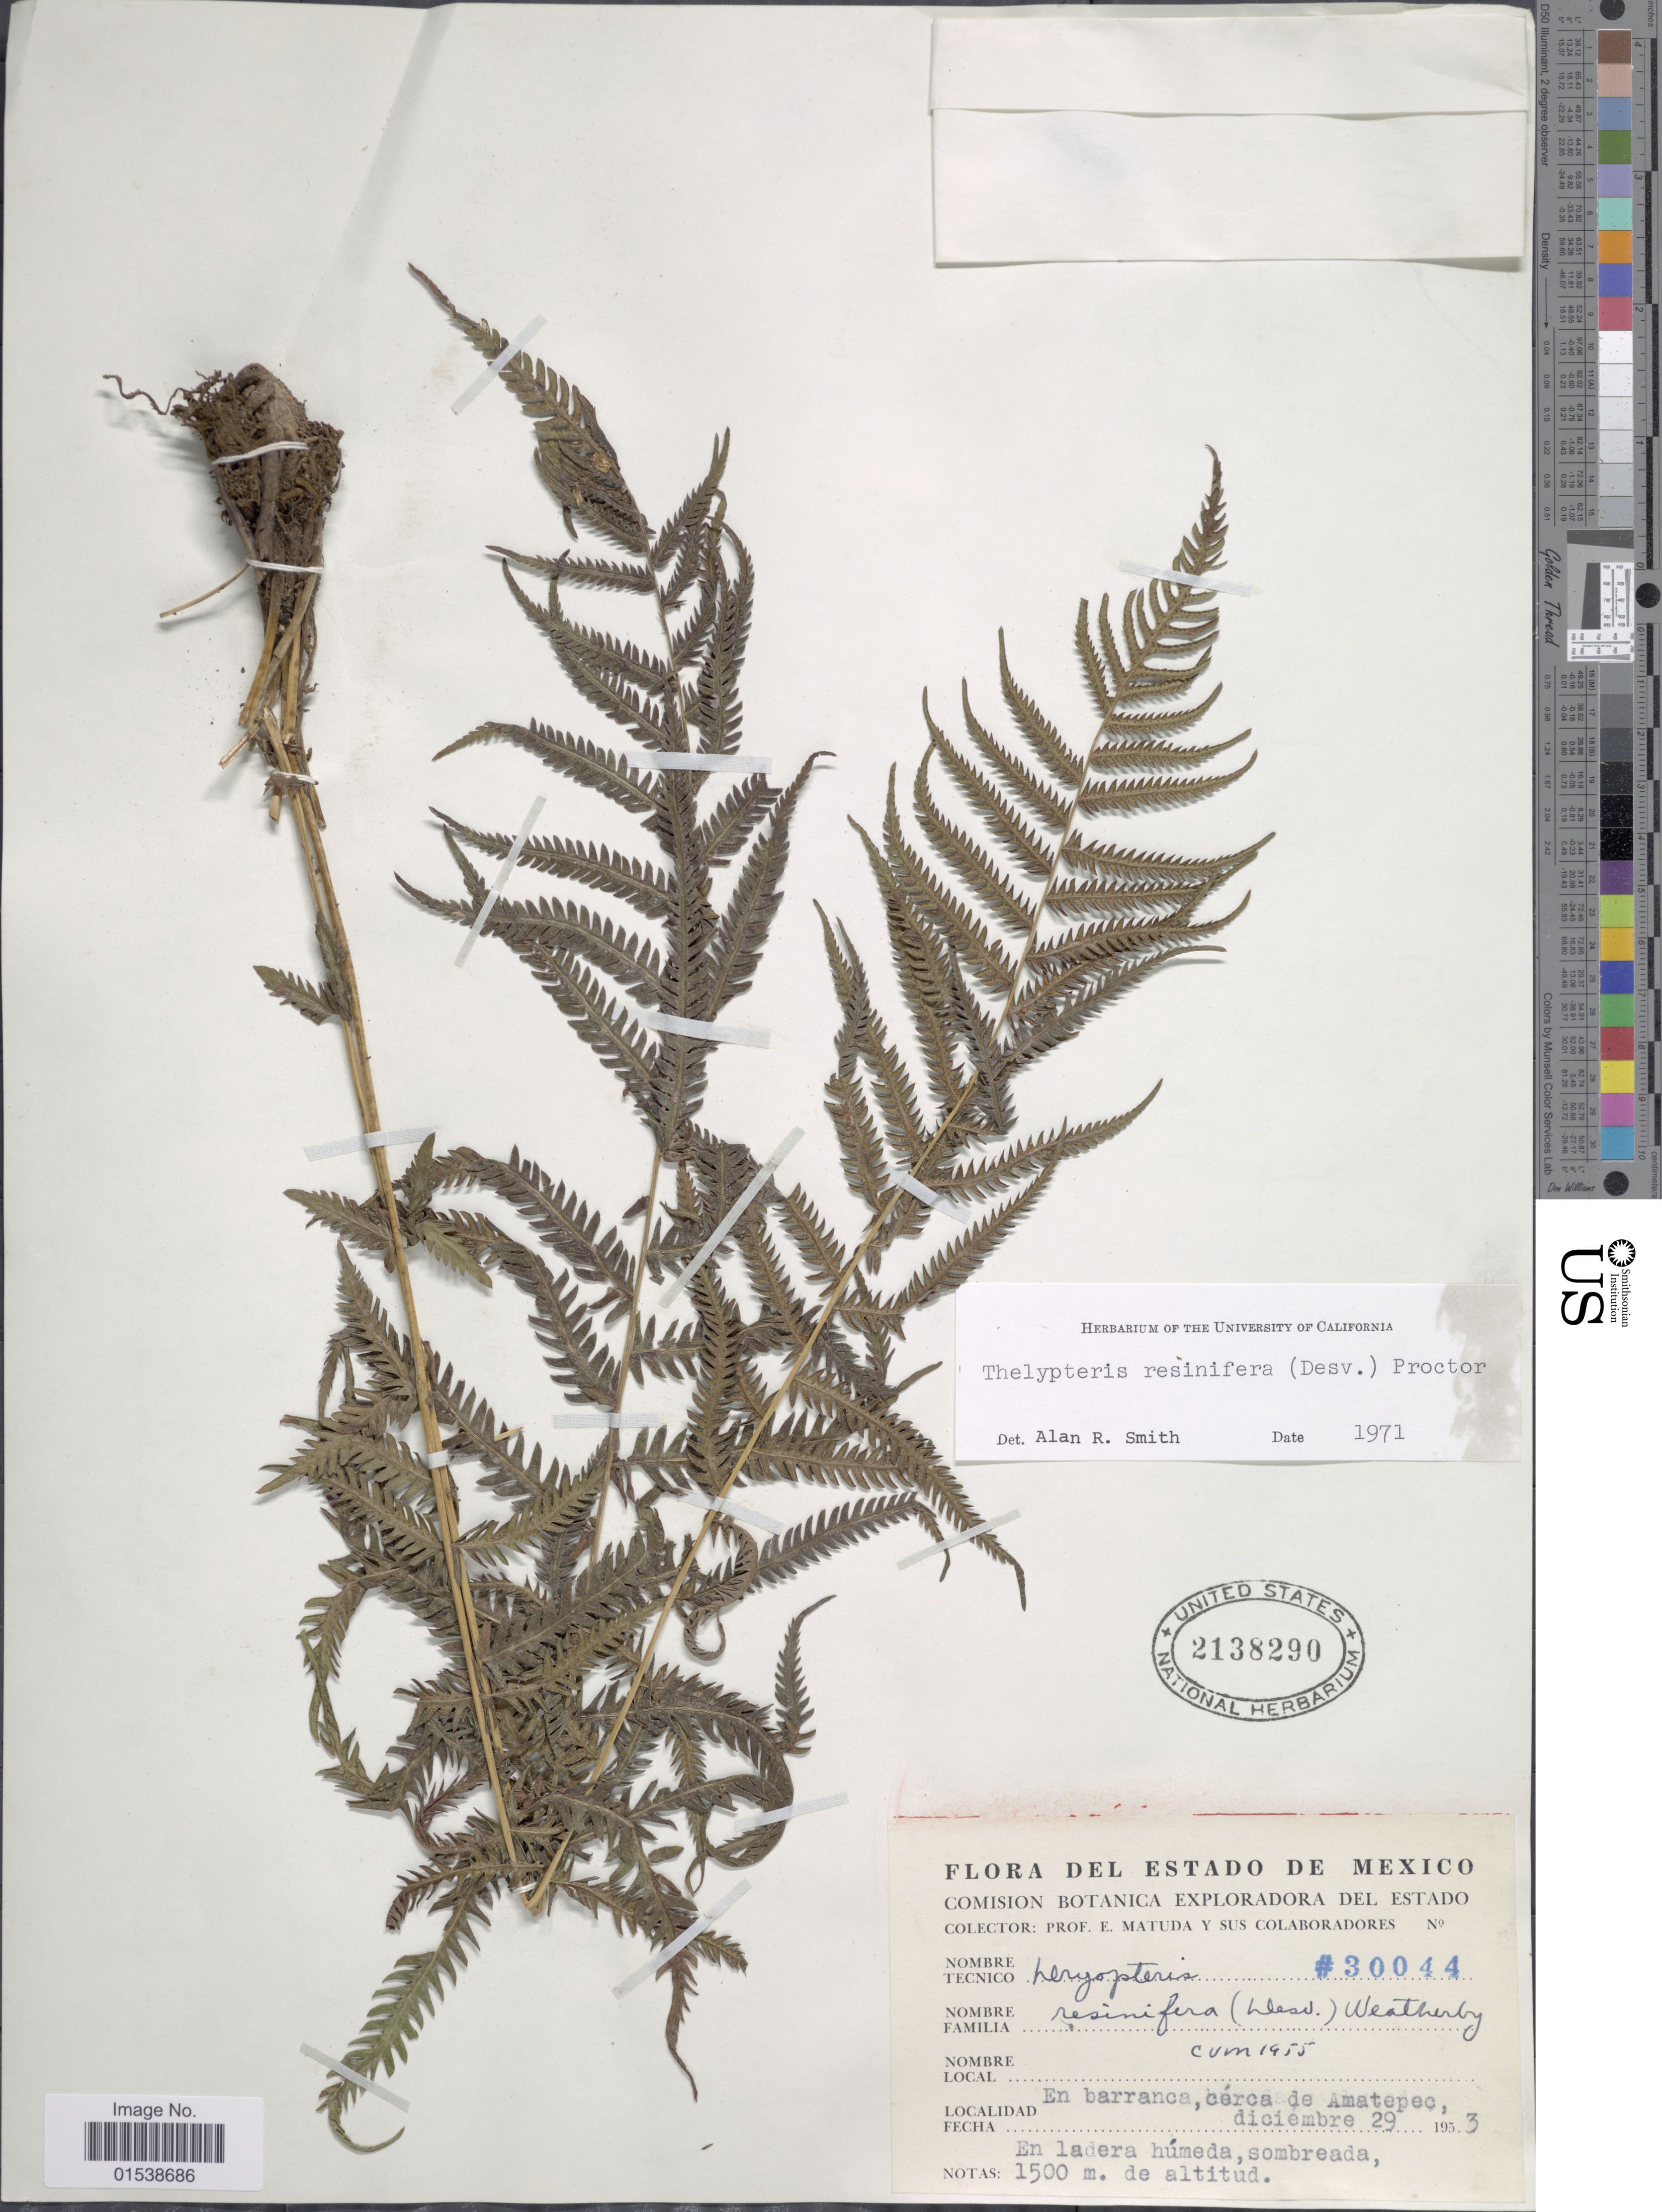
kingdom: Plantae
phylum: Tracheophyta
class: Polypodiopsida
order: Polypodiales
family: Thelypteridaceae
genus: Amauropelta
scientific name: Amauropelta resinifera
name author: (Desv.) Pic. Serm.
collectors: E. Matuda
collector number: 30044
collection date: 1953-12-29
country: Mexico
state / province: México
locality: Estado de Mexico, en barranca, cerca de Amatepec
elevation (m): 1500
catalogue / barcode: US 2138290